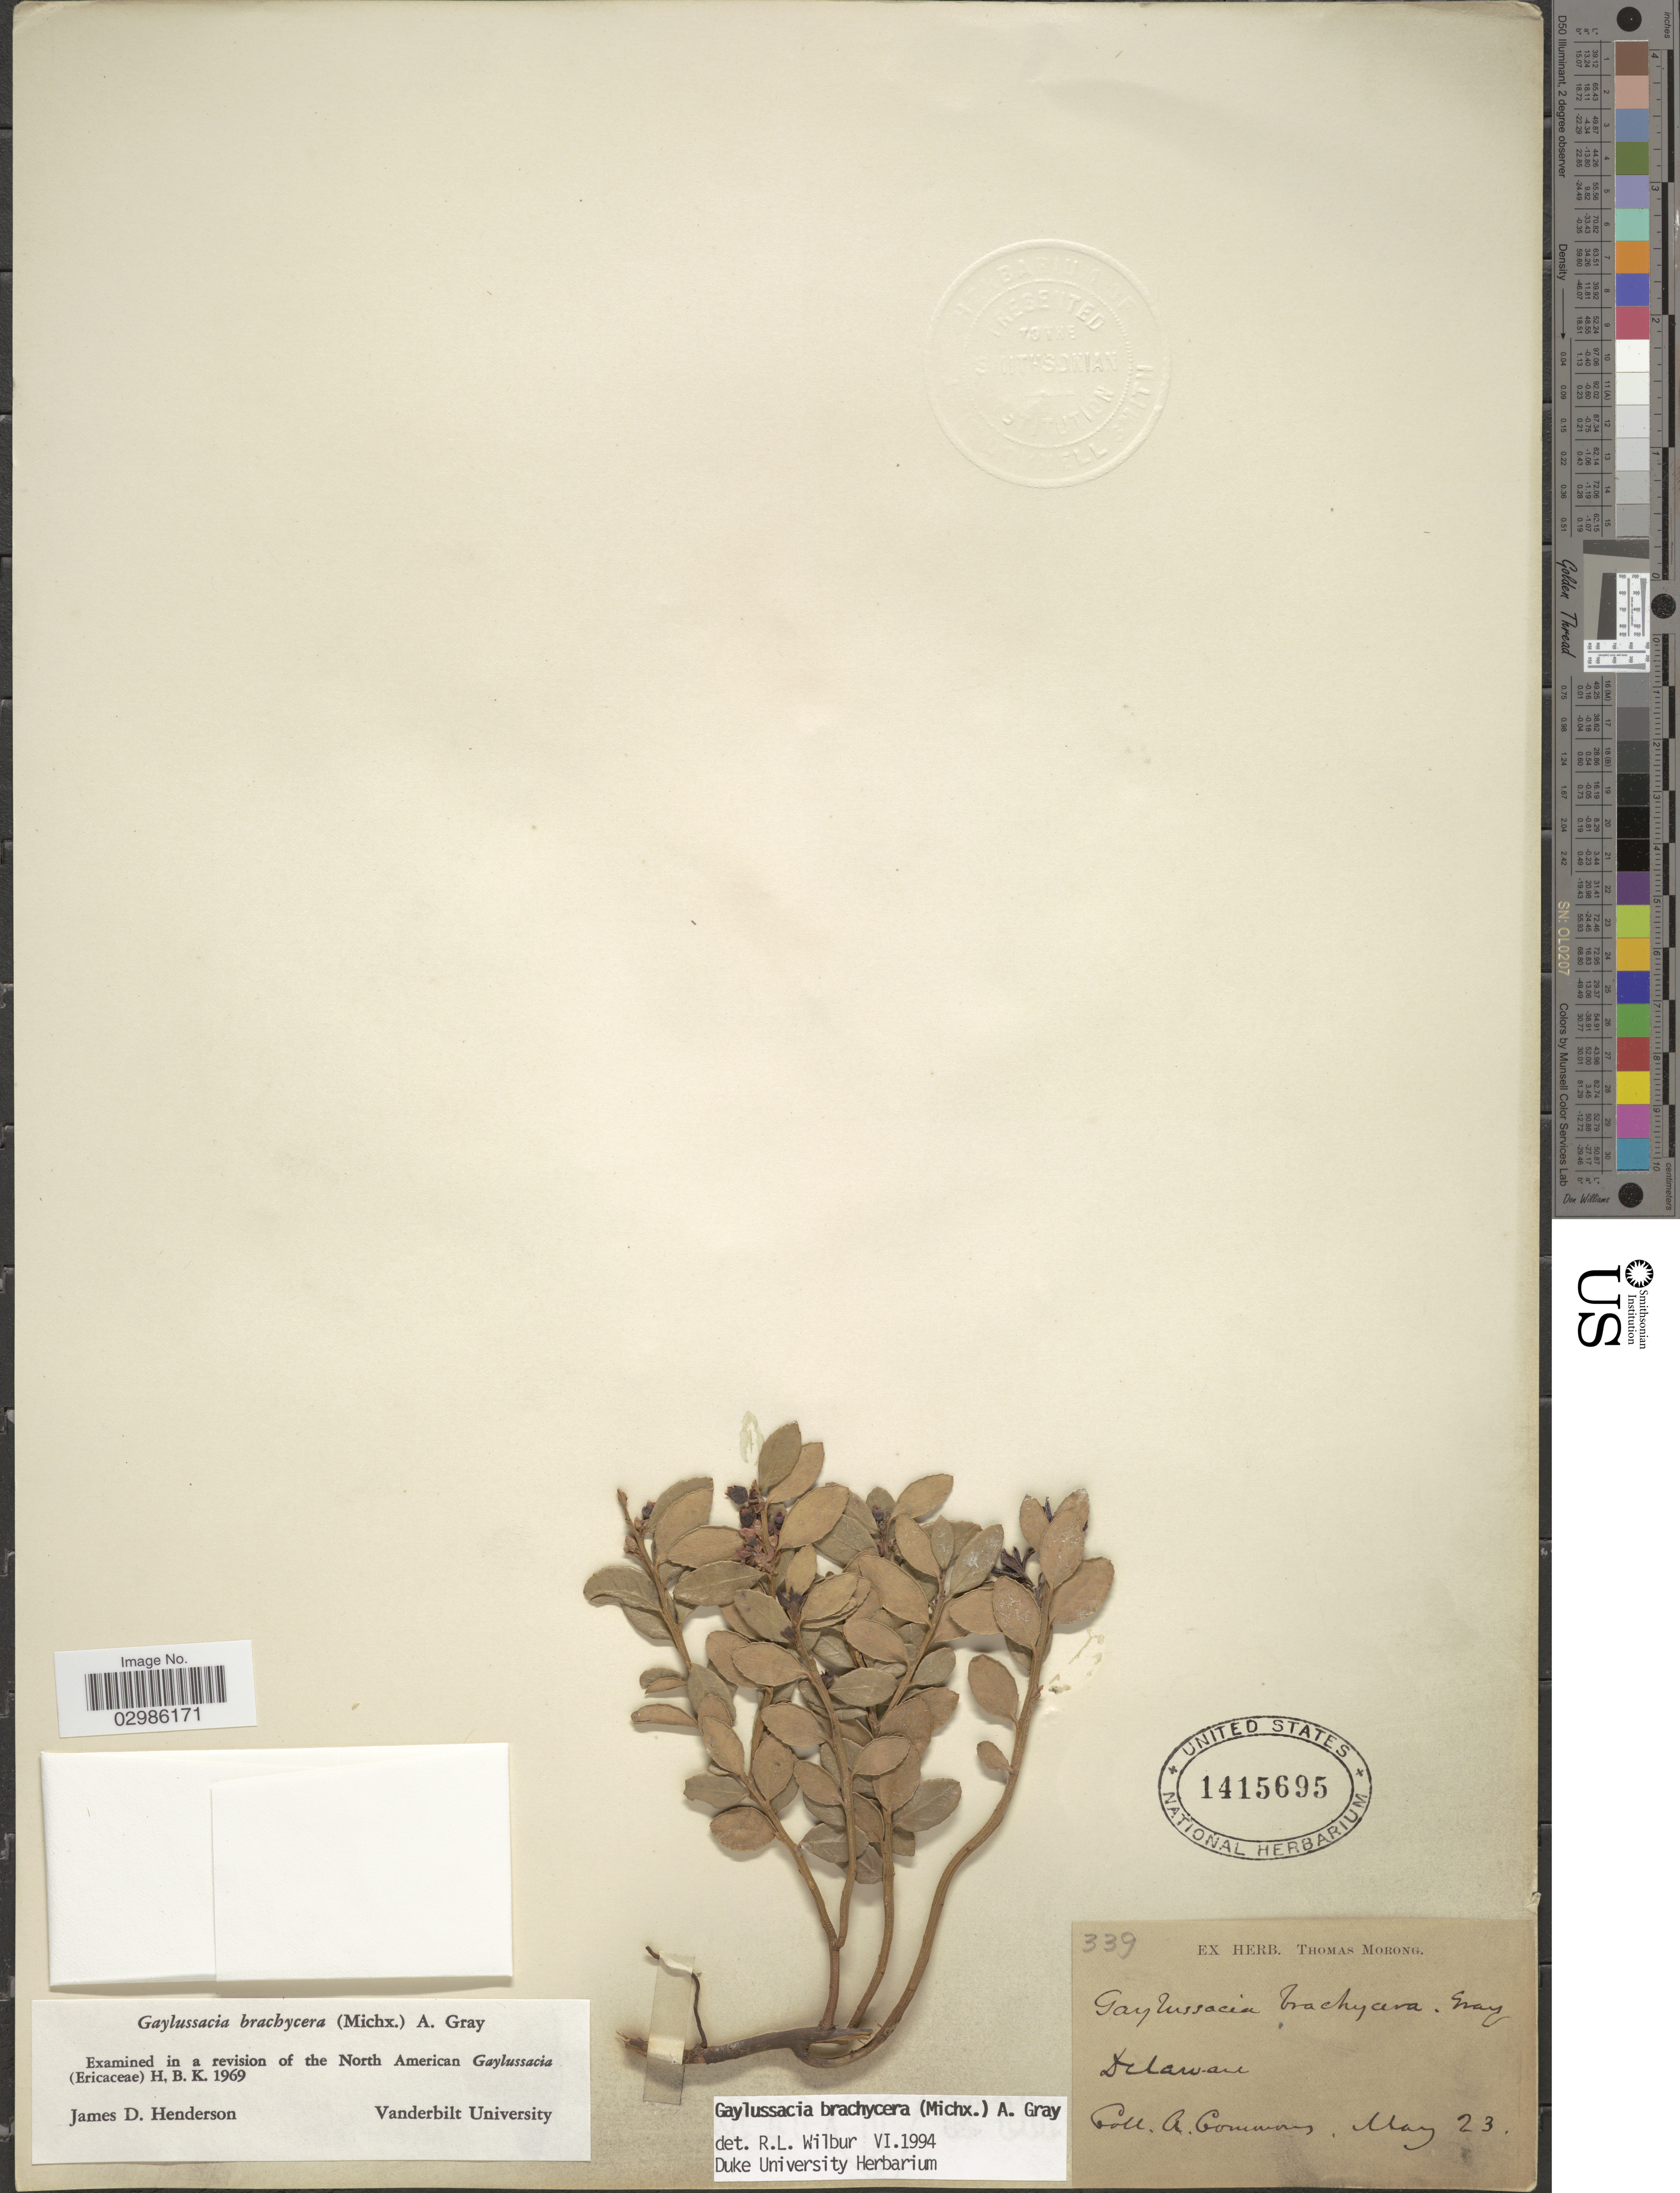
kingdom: Plantae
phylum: Tracheophyta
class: Magnoliopsida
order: Ericales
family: Ericaceae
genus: Gaylussacia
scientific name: Gaylussacia brachycera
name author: (Michx.) Torr. & A. Gray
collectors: A. Commons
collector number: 339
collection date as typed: Transcribed d/m/y: /5/23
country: United States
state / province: Delaware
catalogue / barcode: US 1415695